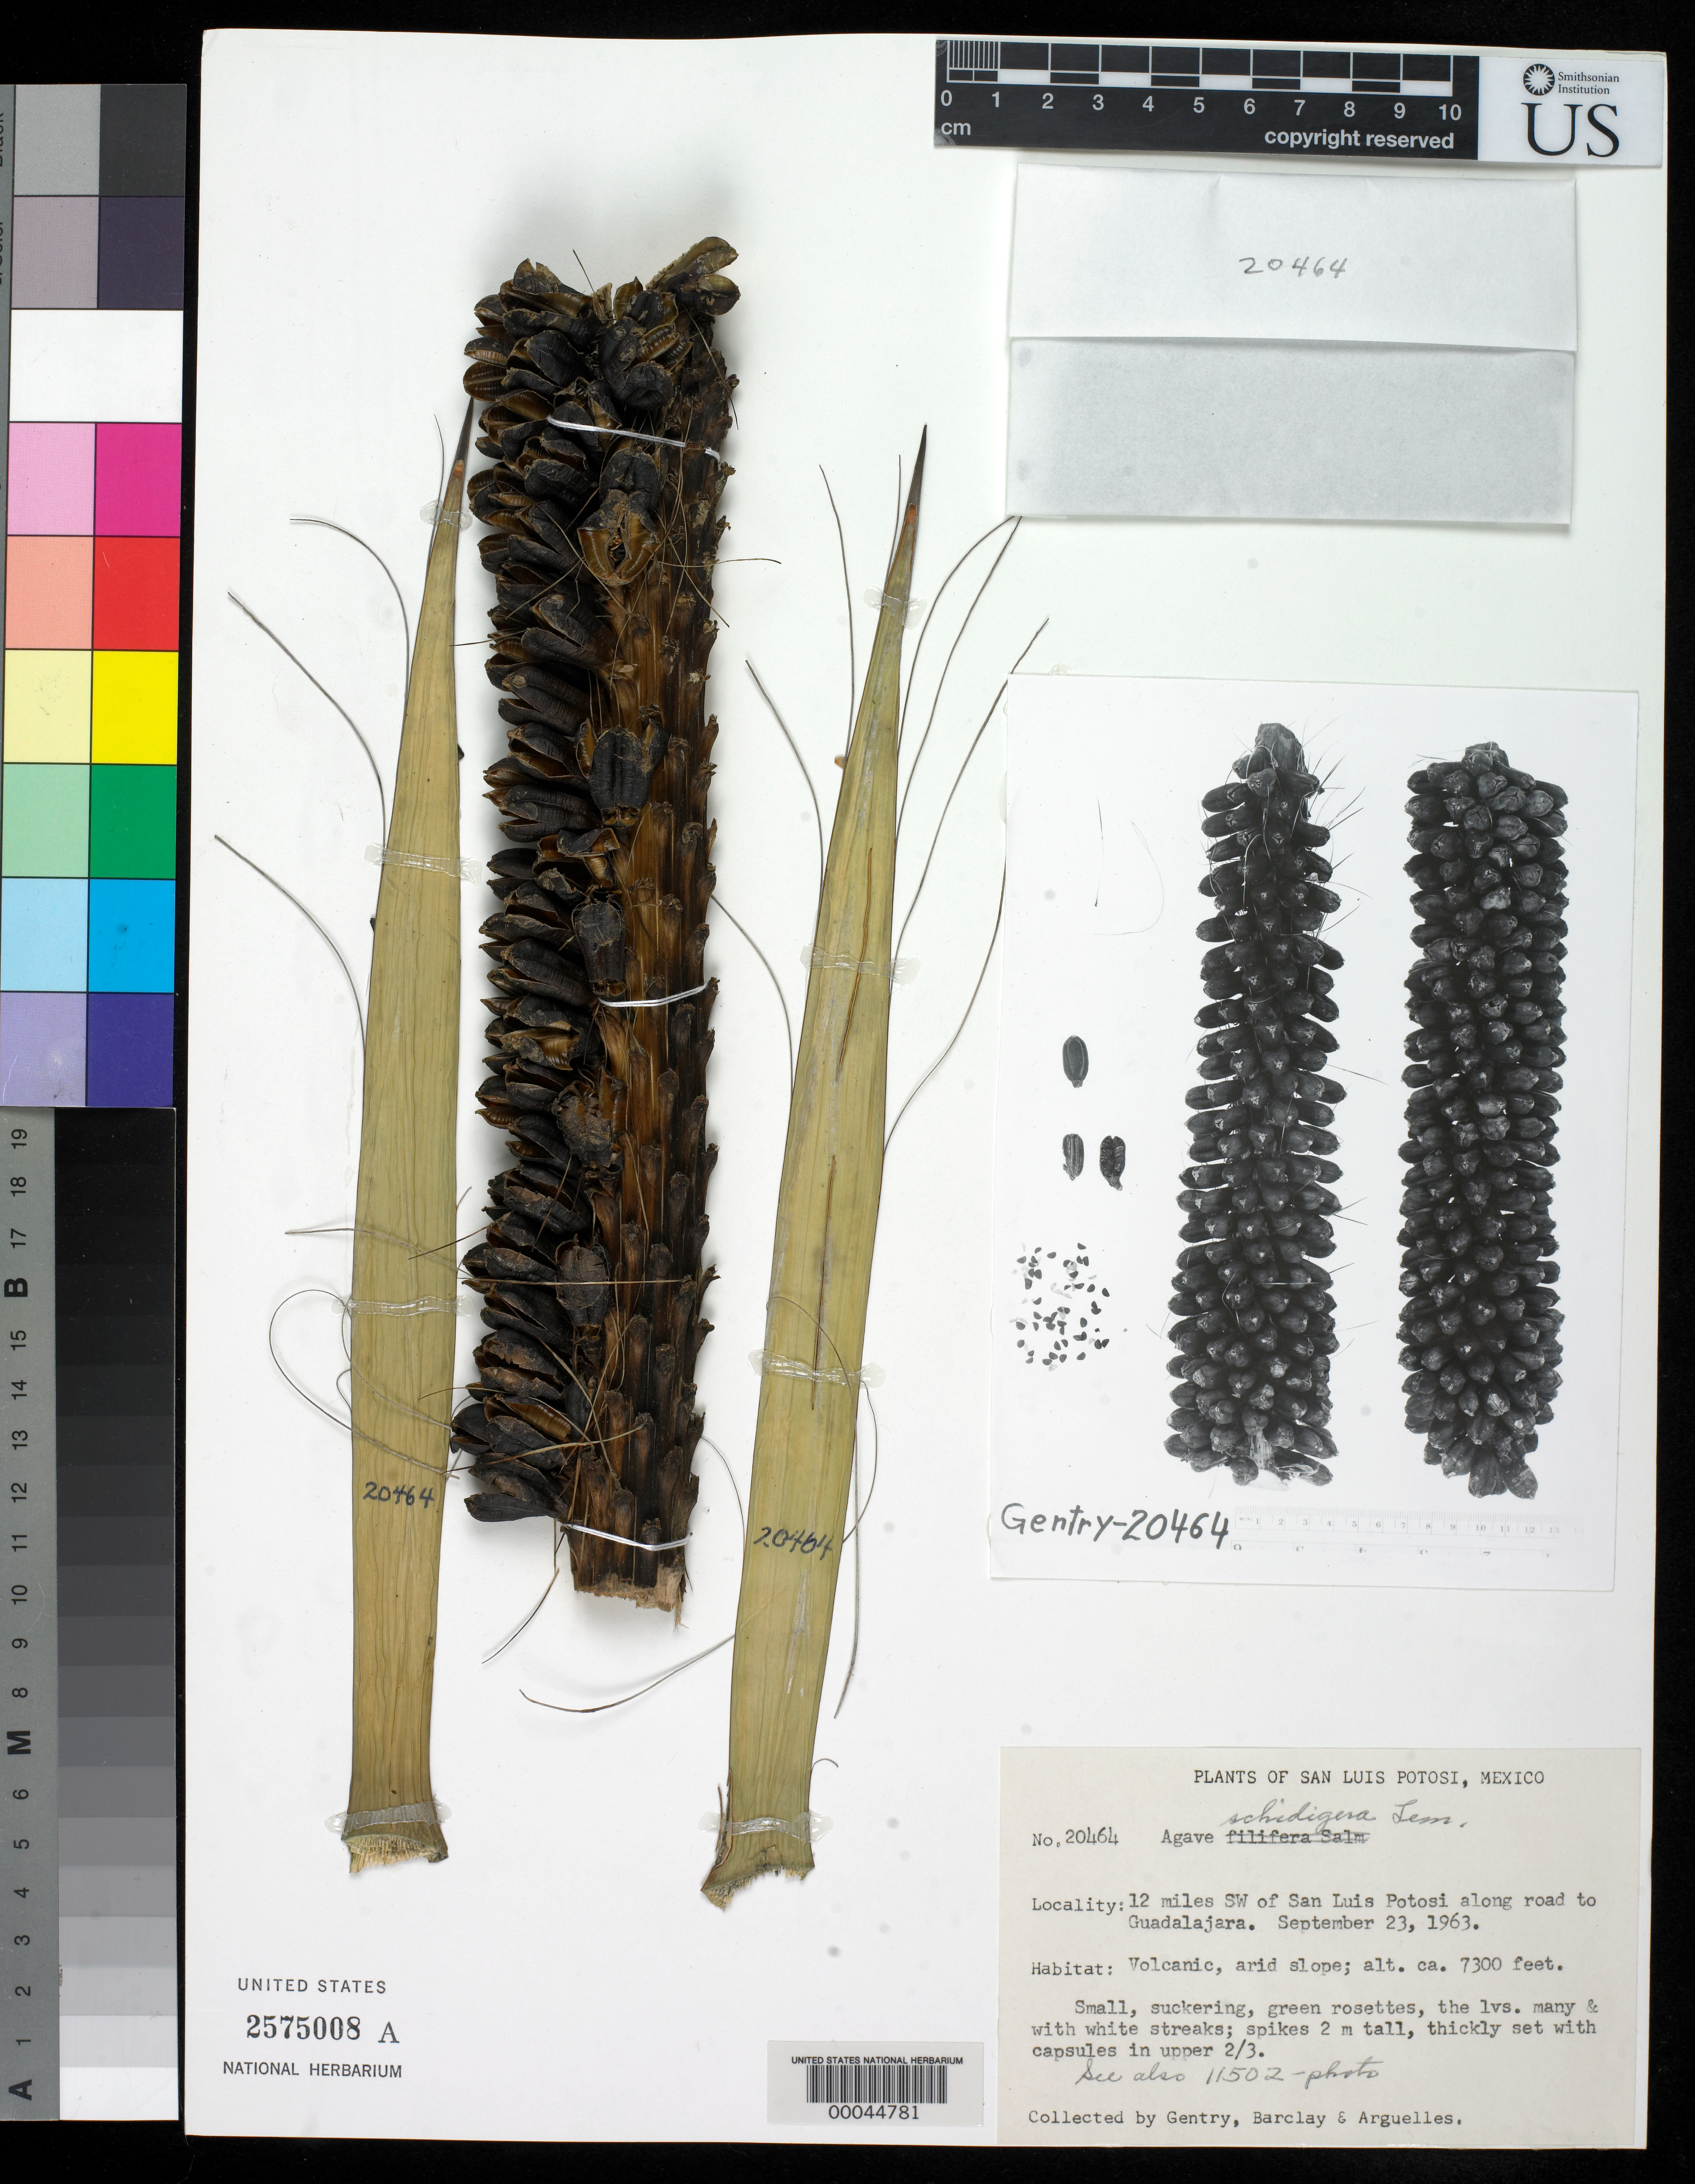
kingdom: Plantae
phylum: Tracheophyta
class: Liliopsida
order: Asparagales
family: Asparagaceae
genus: Agave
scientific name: Agave schidigera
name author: Lem.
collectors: H. S. Gentry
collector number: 20464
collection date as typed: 23 Sep 1963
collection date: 1963-09-23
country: Mexico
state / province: San Luis Potosí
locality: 12 mi SW of San Luis Potosi along road to Guadalajara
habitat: Volcanic, arid slope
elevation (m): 2225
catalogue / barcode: US 2575008A